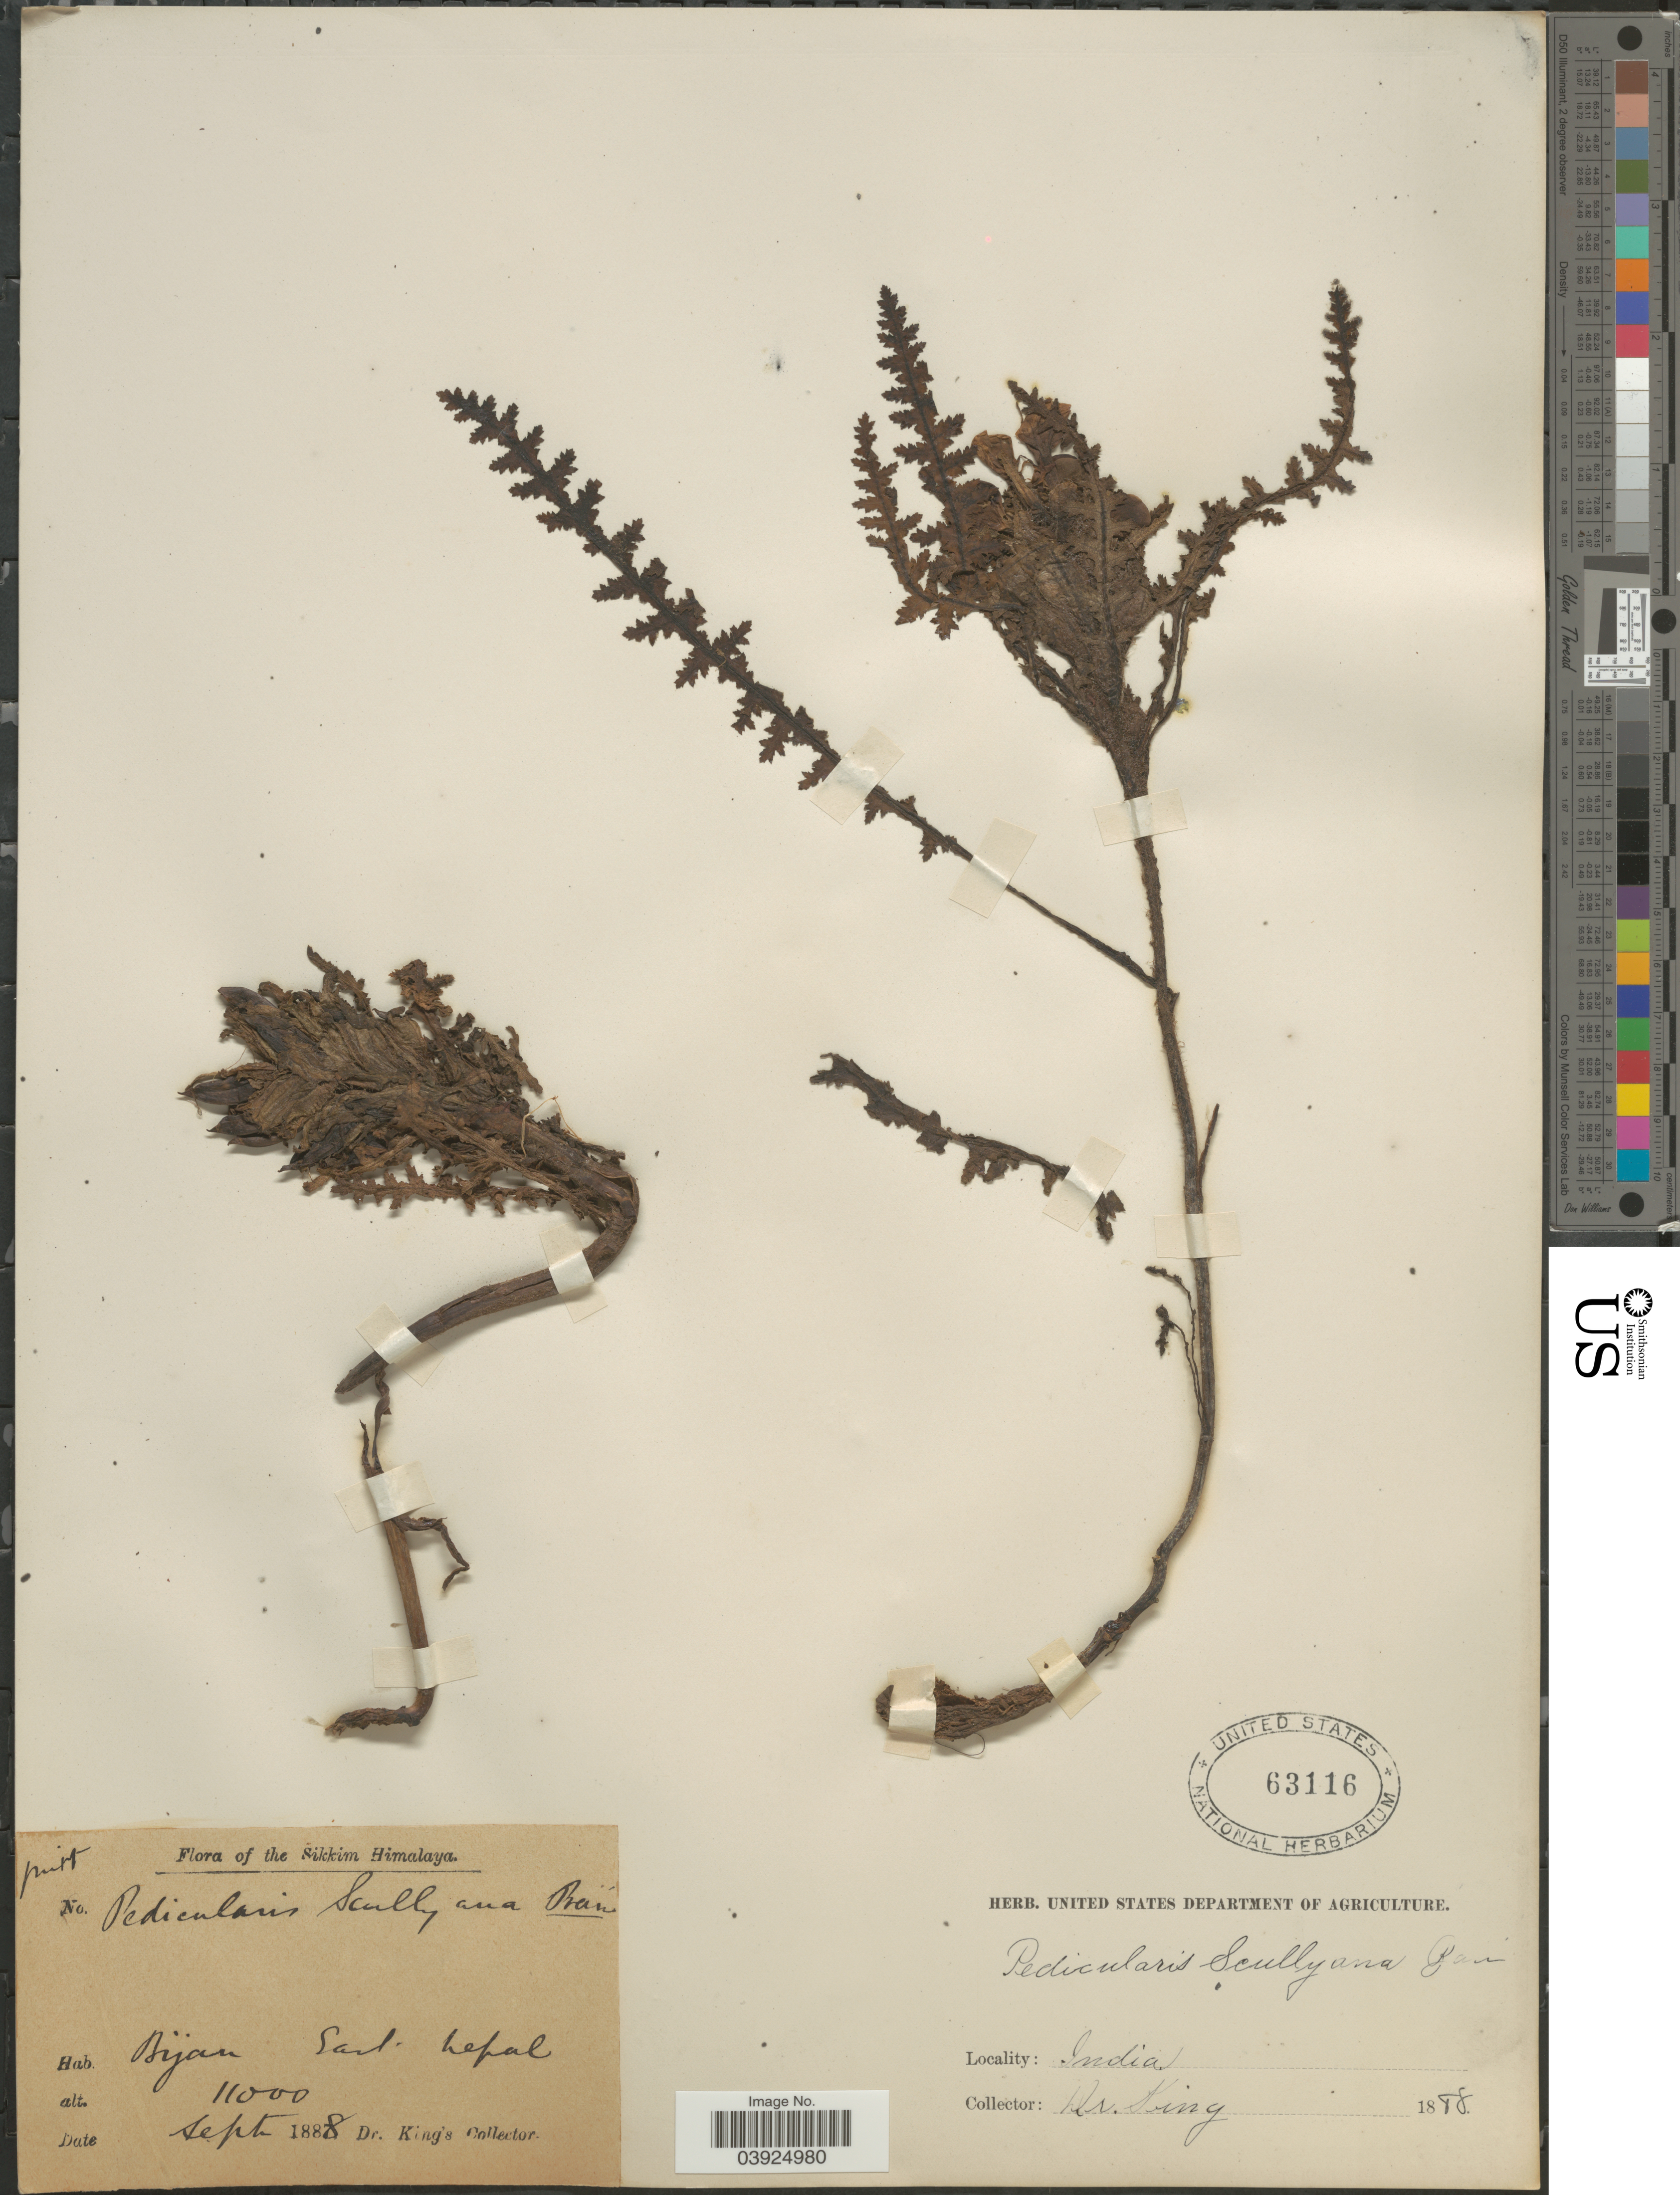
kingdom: Plantae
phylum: Tracheophyta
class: Magnoliopsida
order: Lamiales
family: Orobanchaceae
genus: Pedicularis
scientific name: Pedicularis scullyana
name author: Prain ex Maxim.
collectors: Dr. King's collector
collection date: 1888-09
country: India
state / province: Sikkim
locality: Sikkim Himalaya. Bijan East Nepal.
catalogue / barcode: US 63116